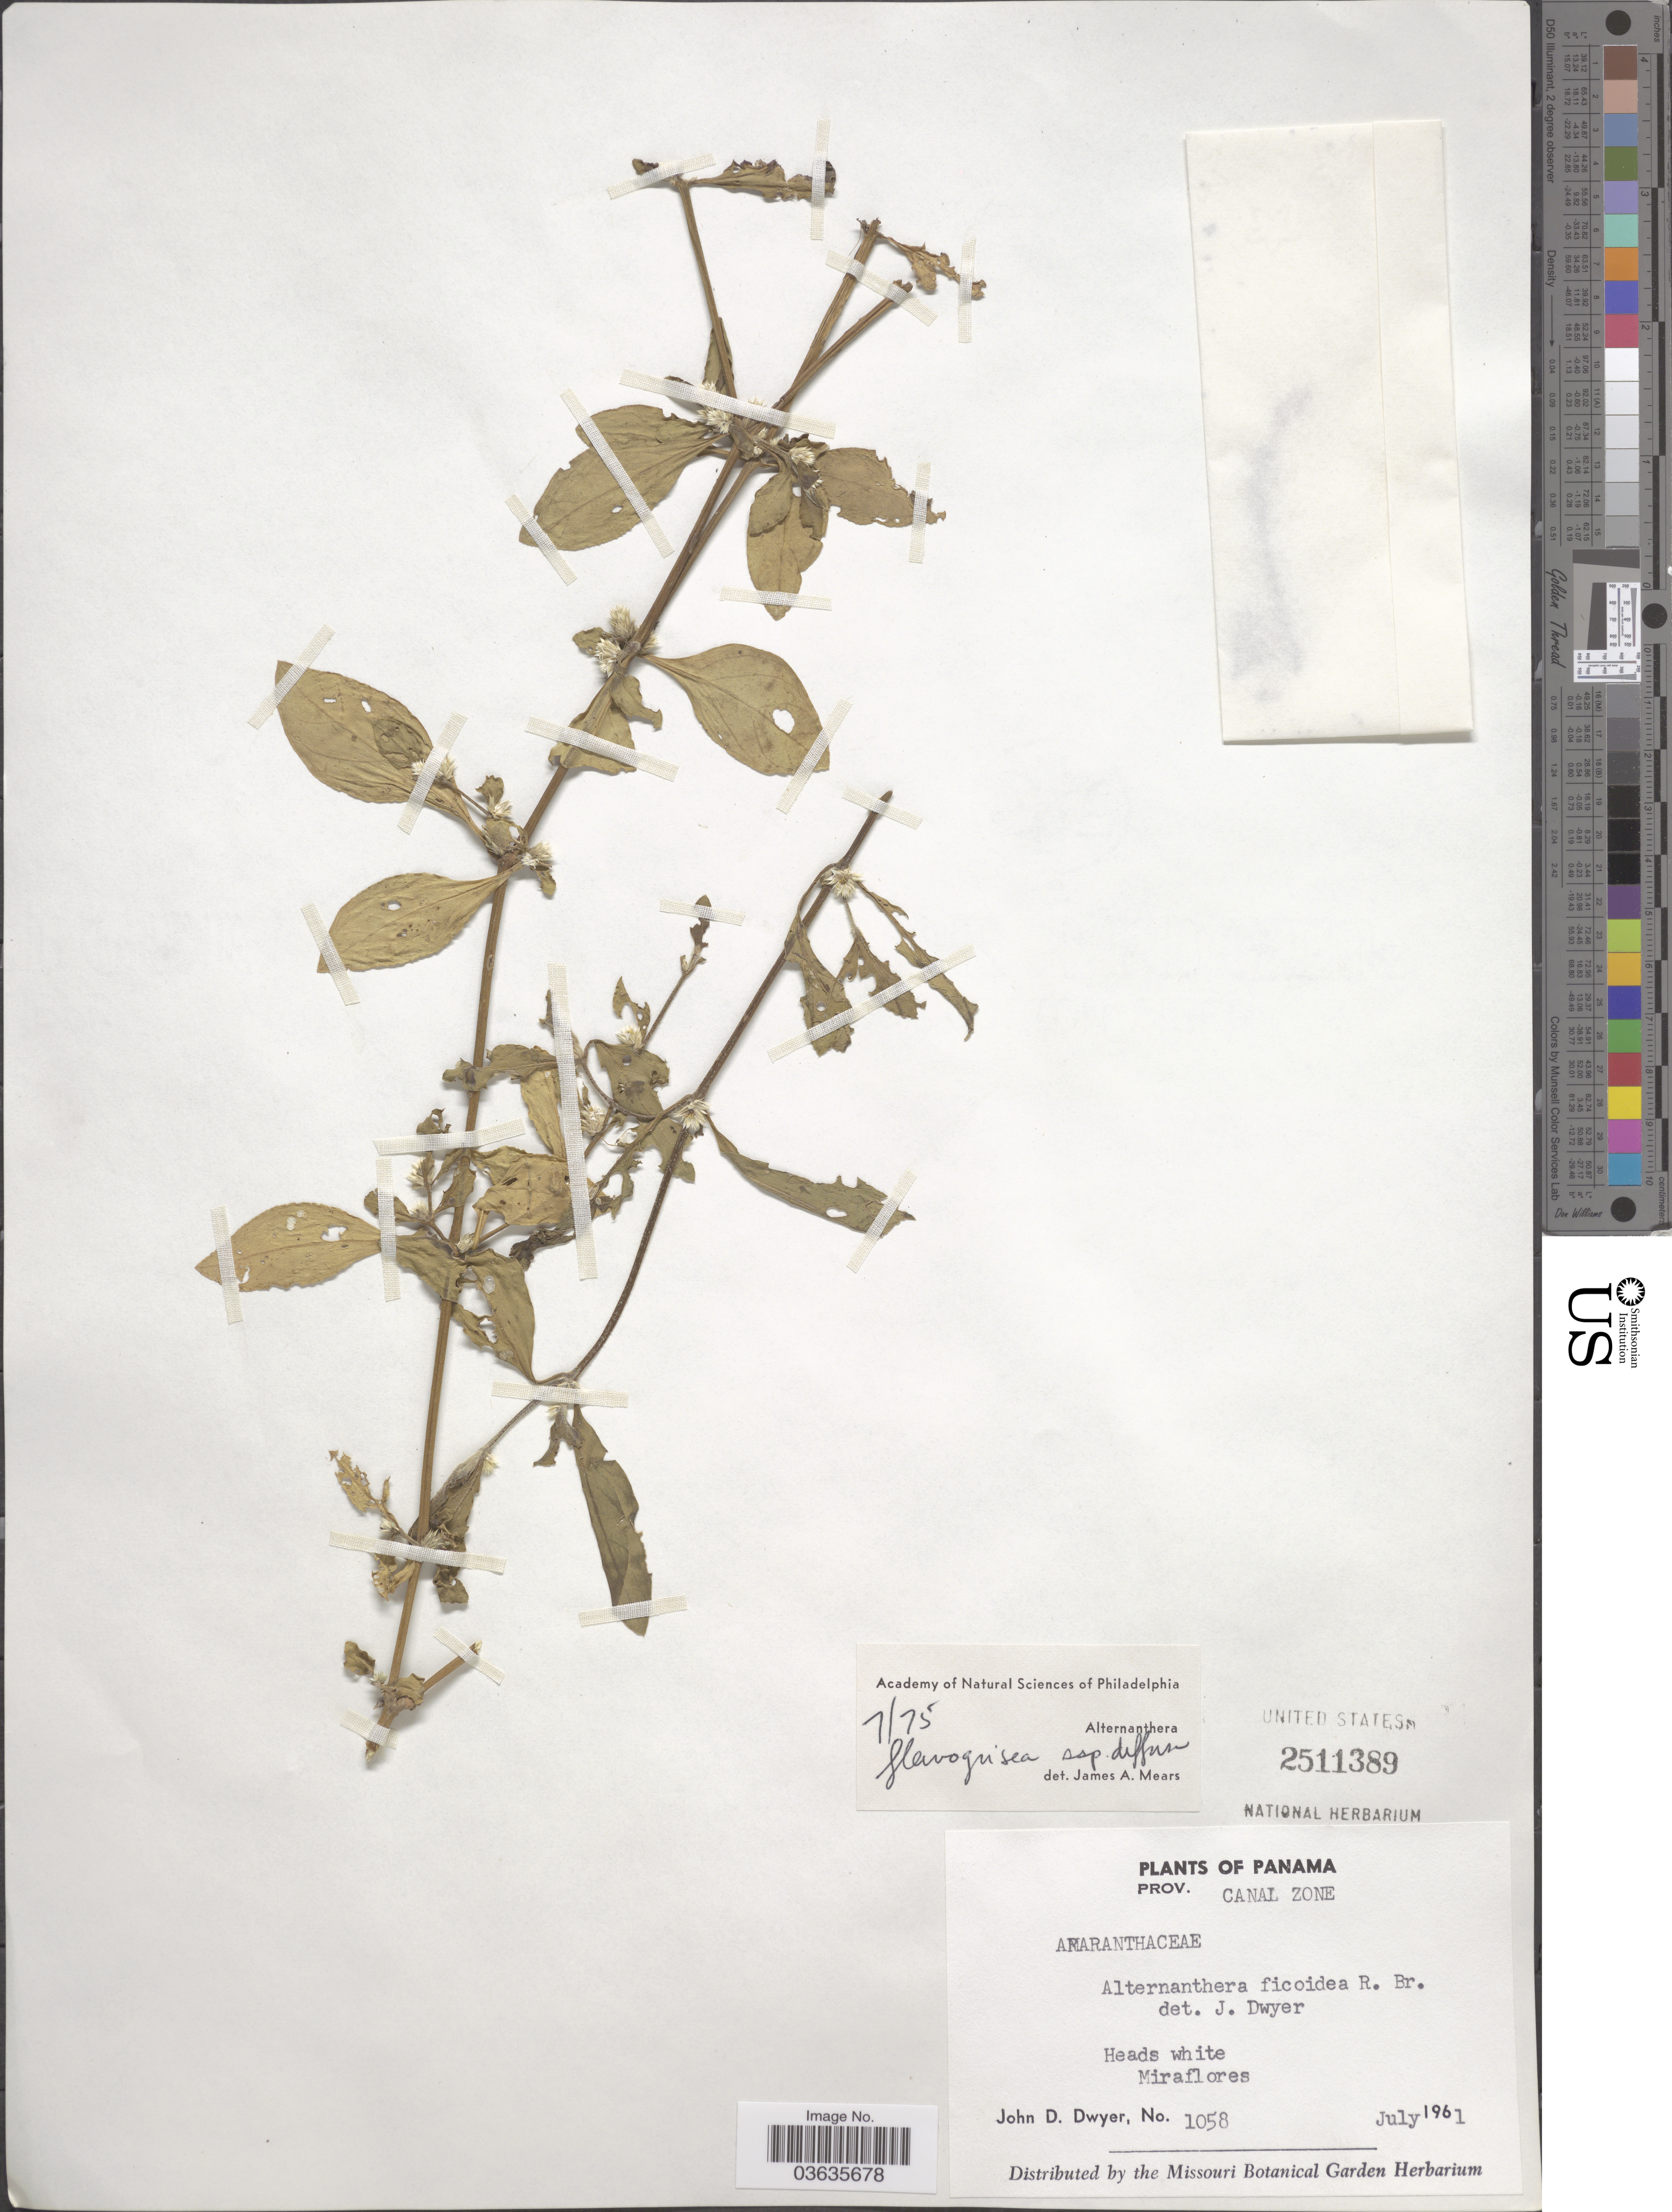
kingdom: Plantae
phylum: Tracheophyta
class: Magnoliopsida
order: Caryophyllales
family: Amaranthaceae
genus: Alternanthera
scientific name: Alternanthera flavogrisea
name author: Urb.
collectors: J. D. Dwyer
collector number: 1058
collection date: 1961-07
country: Panama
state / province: Panamá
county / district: Canal Zone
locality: Prov. Canal Zone. Miraflores.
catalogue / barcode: US 2511389